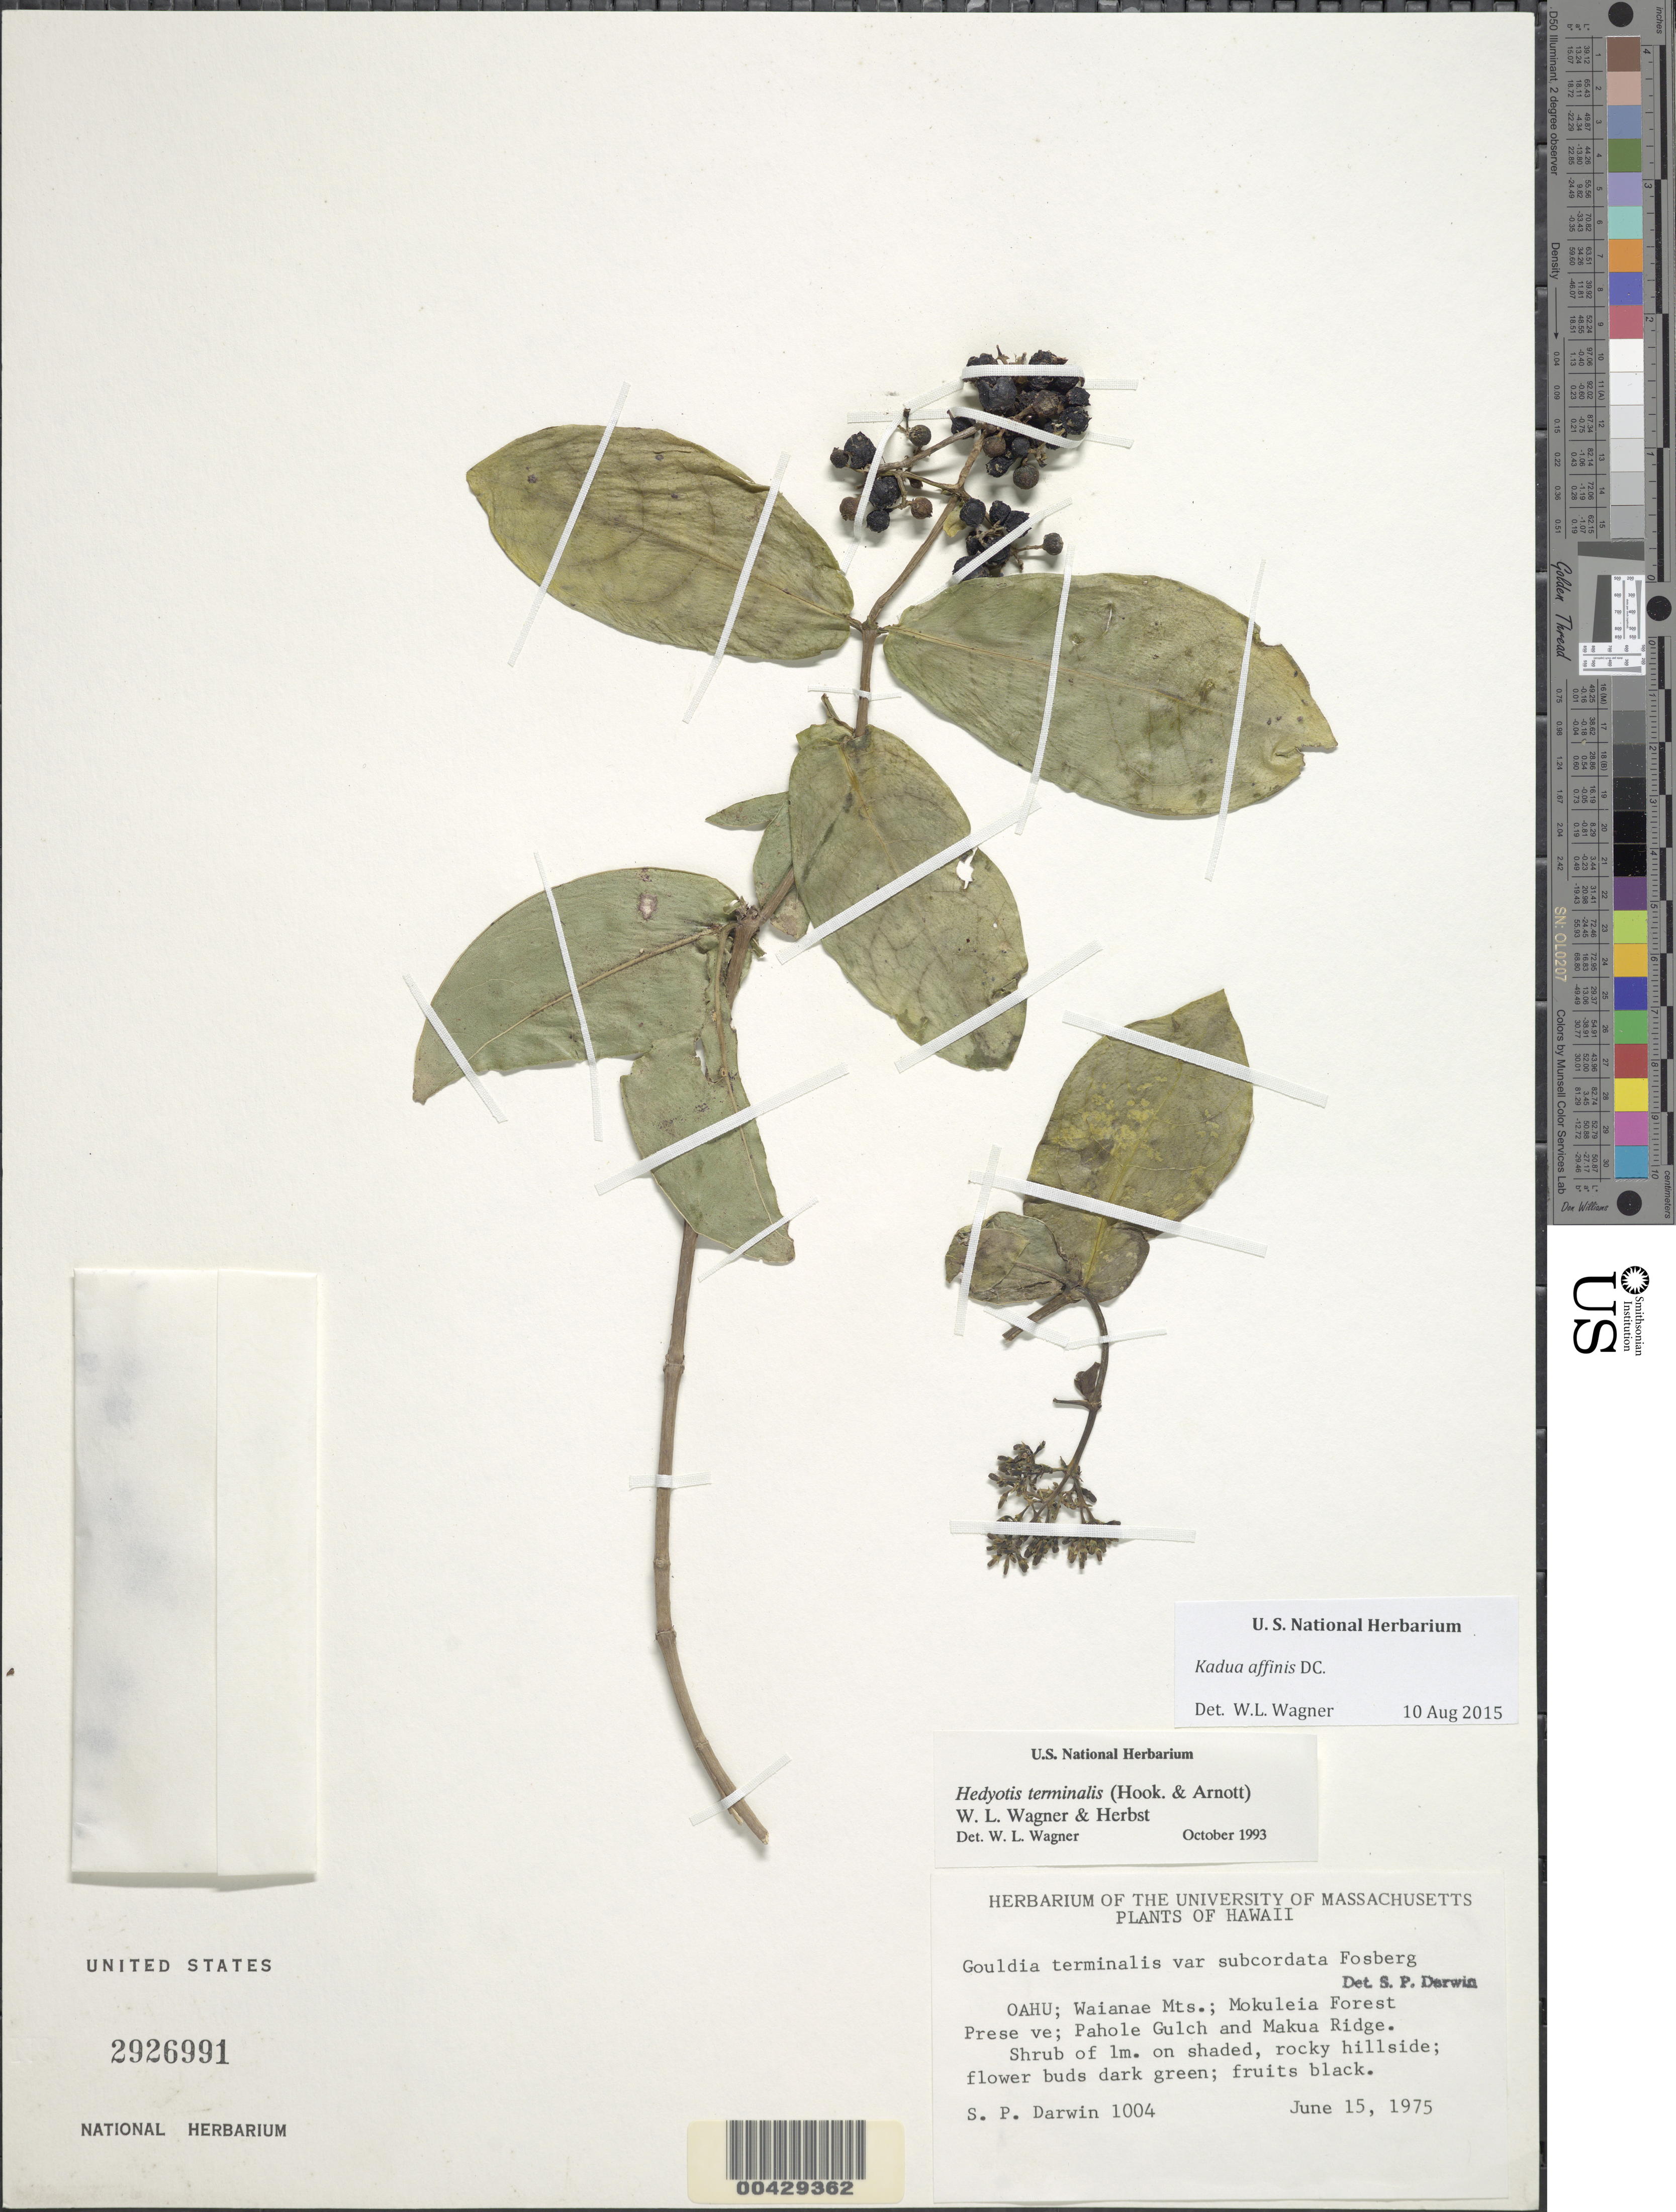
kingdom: Plantae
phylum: Tracheophyta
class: Magnoliopsida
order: Gentianales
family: Rubiaceae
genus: Kadua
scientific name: Kadua affinis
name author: DC.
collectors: S. P. Darwin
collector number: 1004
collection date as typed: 15 Jun 1975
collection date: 1975-06-15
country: United States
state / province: Hawaii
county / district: Honolulu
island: Oahu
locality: Waianae Mountains, Mokuleia Forest Prese ve, Pahole Gulch and Makua Ridge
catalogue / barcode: US 2926991